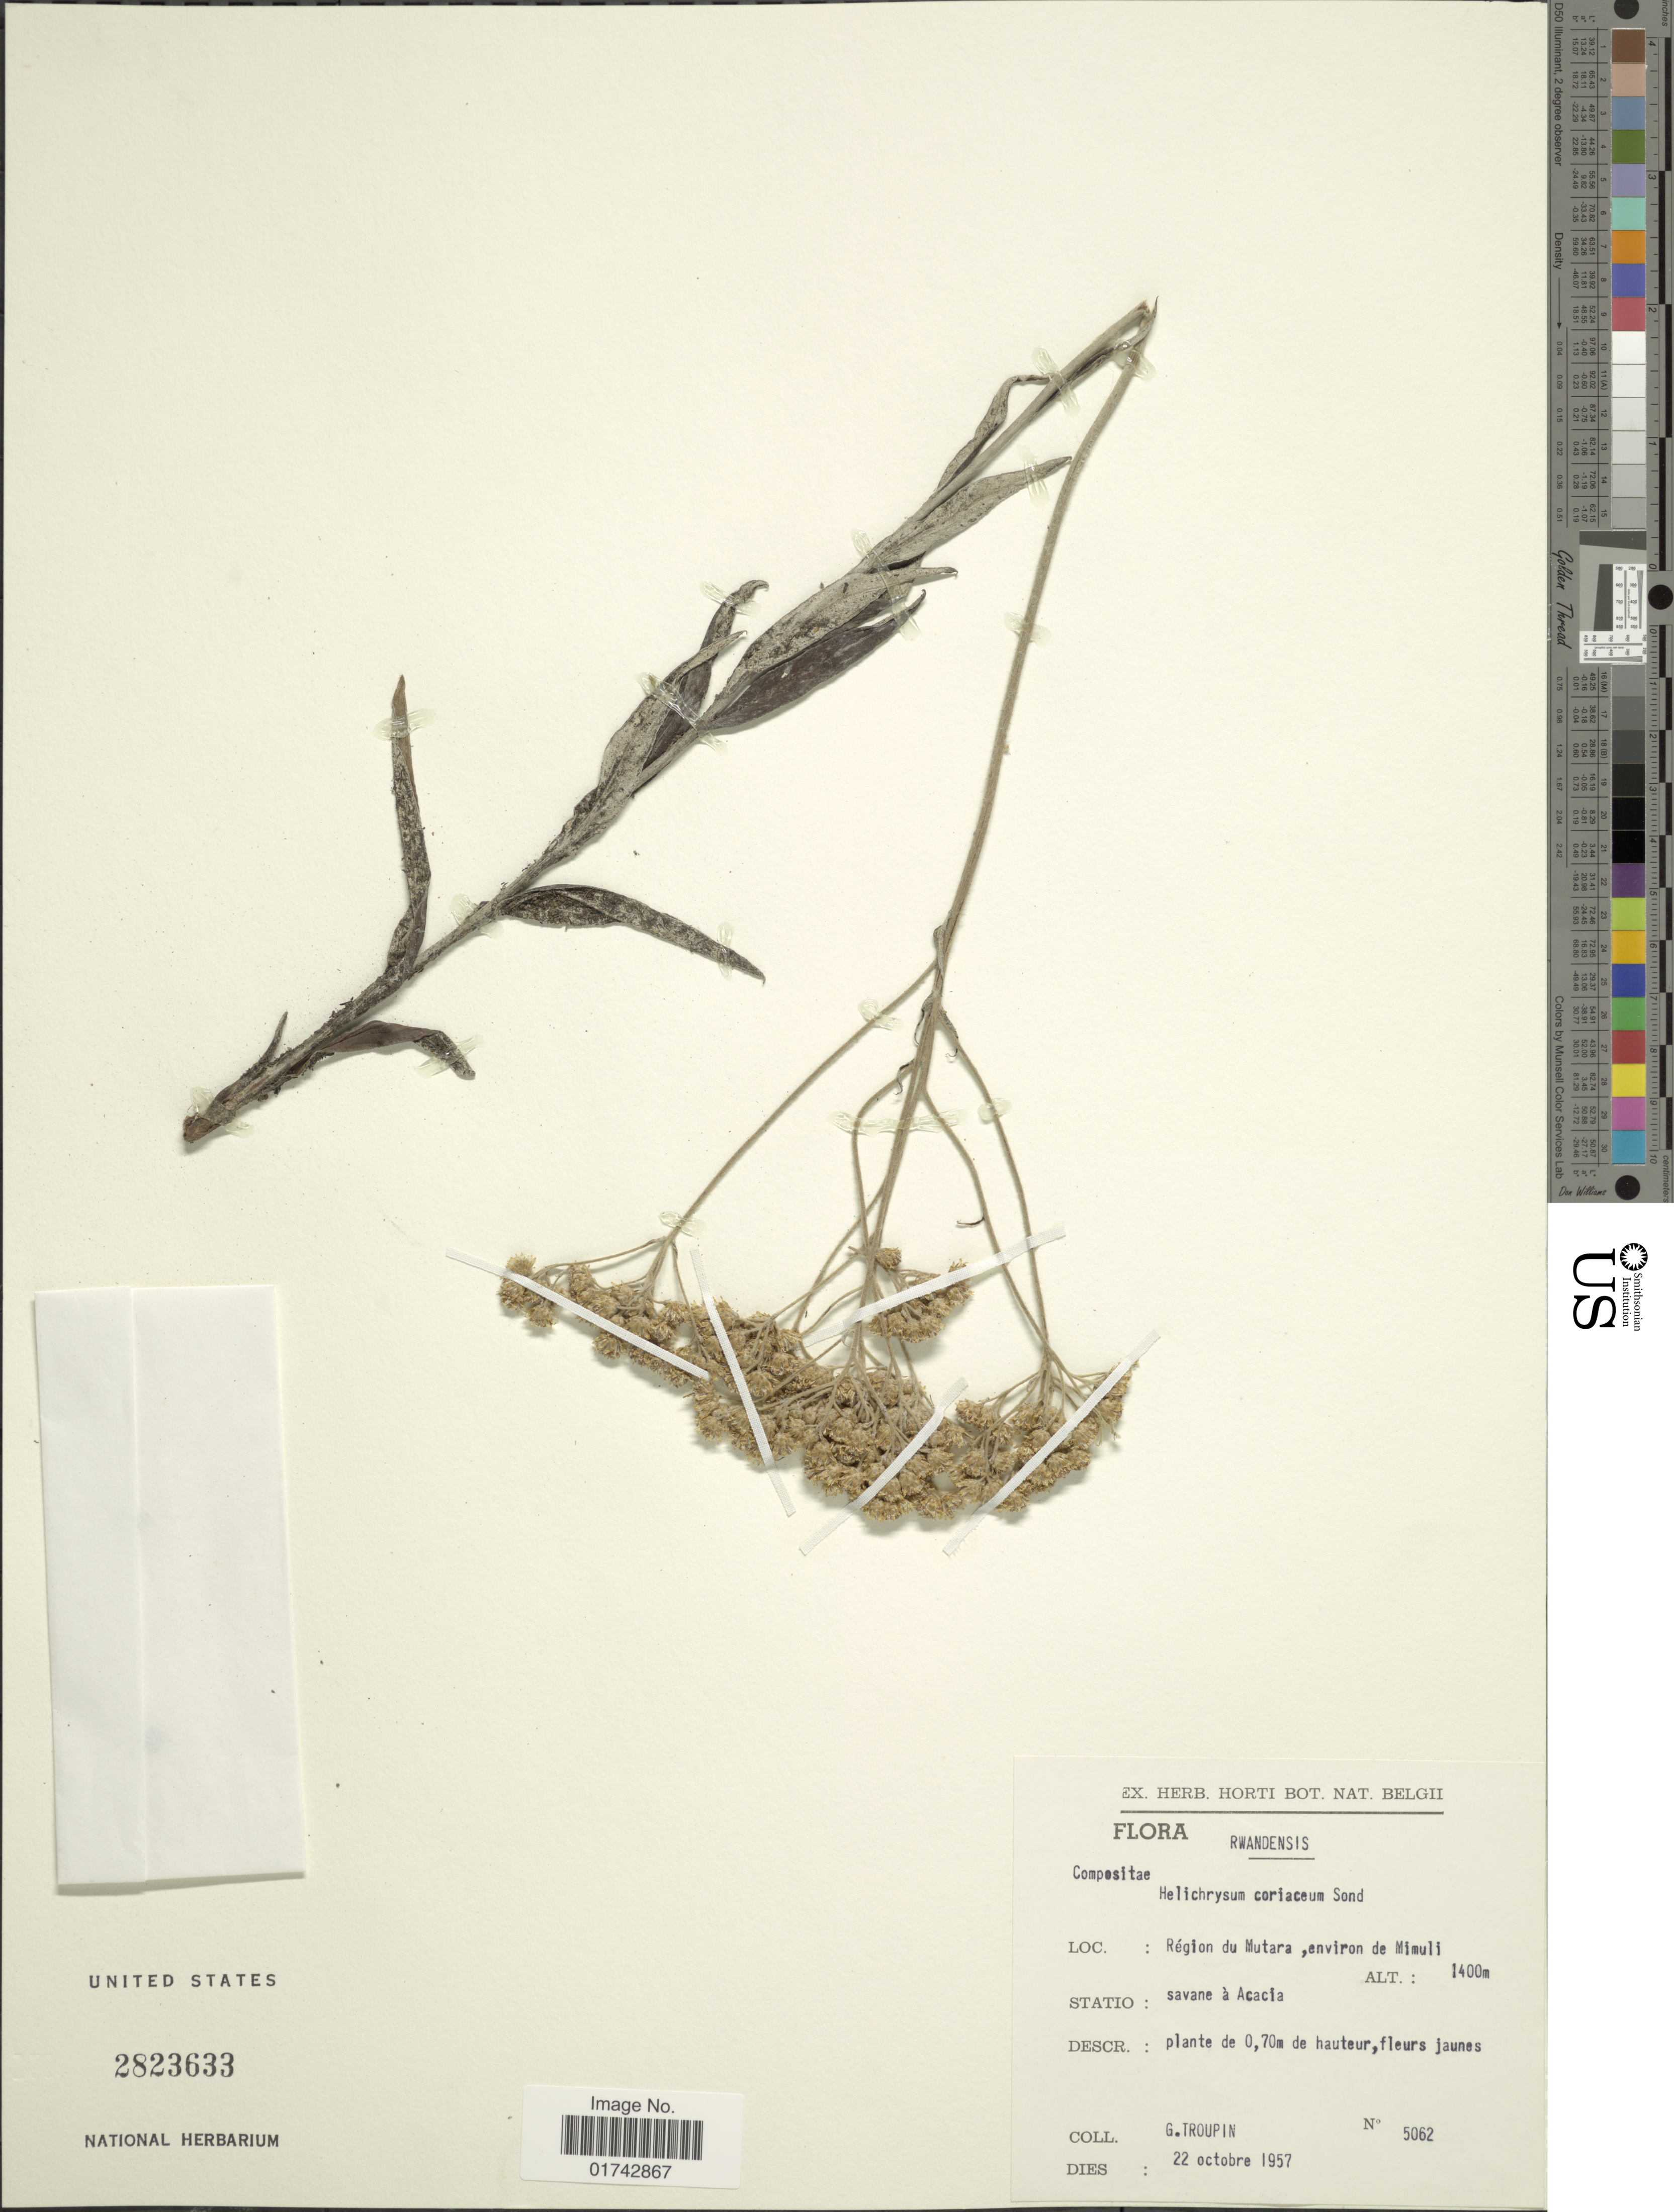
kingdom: Plantae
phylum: Tracheophyta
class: Magnoliopsida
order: Asterales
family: Asteraceae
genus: Helichrysum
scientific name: Helichrysum coriaceum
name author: Harv.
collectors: G. Troupin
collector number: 5062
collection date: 1957-10-22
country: Rwanda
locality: Région du Mutara, environ de Mimuli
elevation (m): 1400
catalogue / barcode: US 2823633